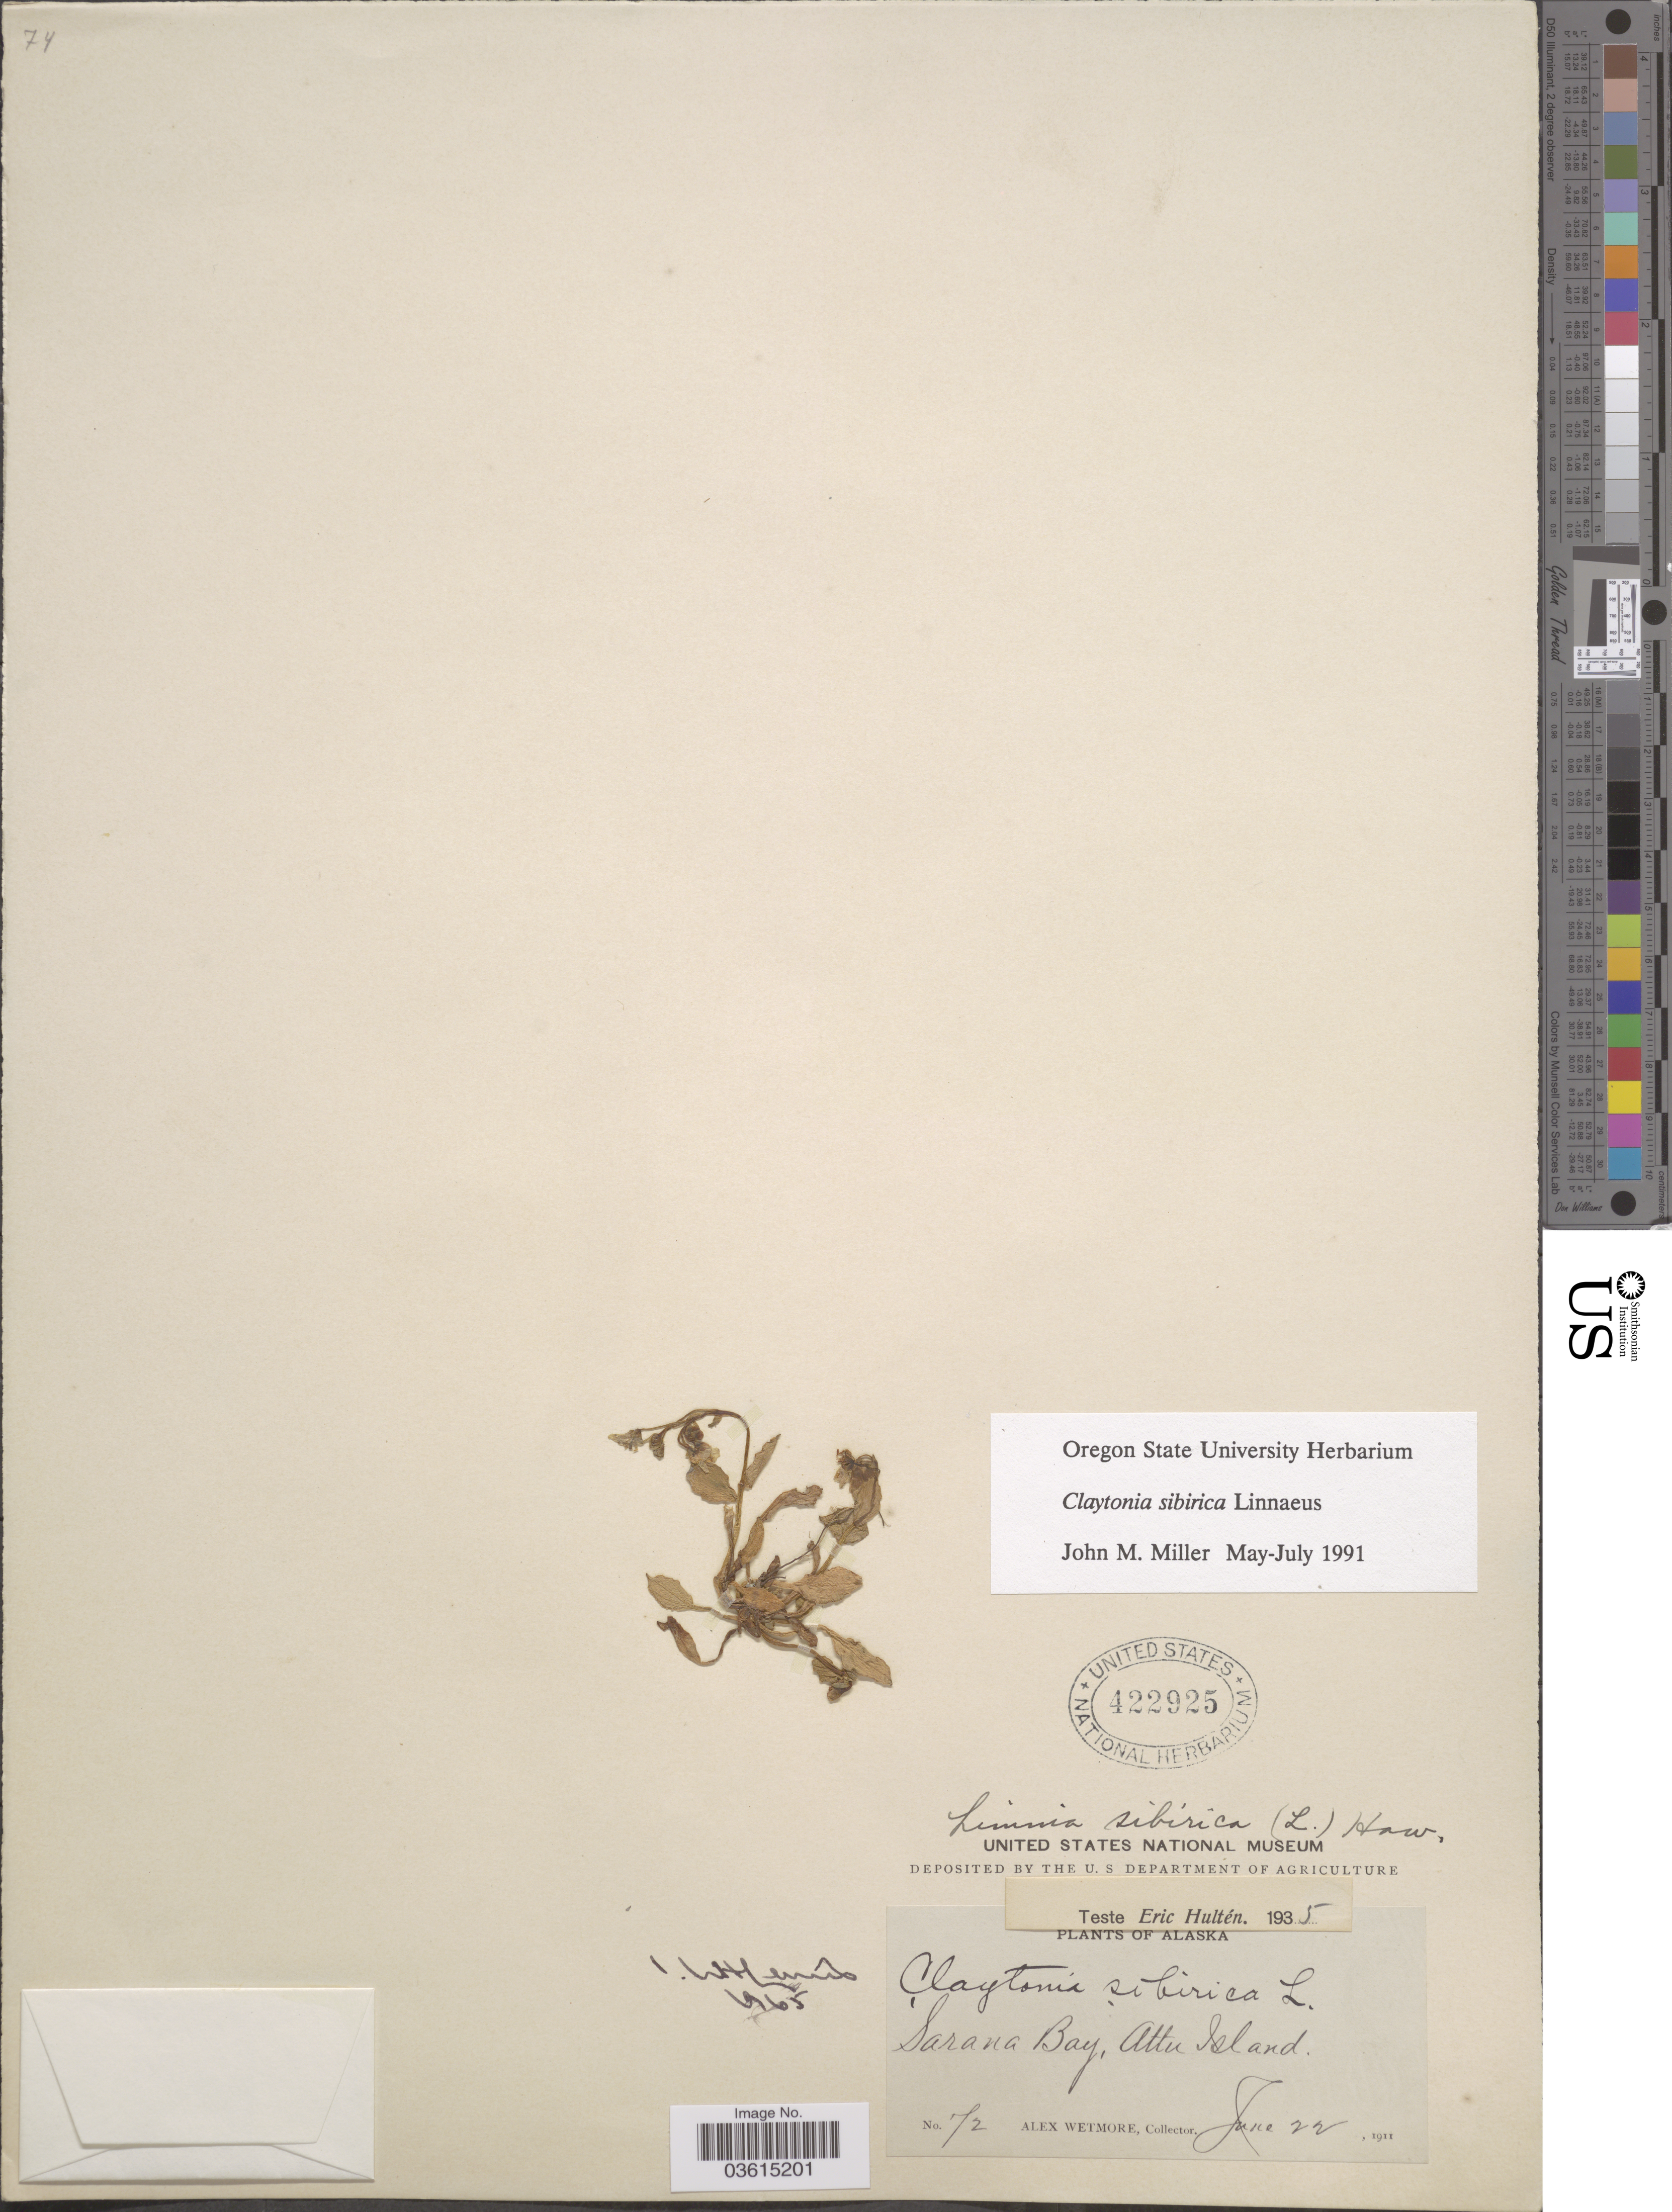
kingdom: Plantae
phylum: Tracheophyta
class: Magnoliopsida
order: Caryophyllales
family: Montiaceae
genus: Claytonia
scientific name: Claytonia sibirica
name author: L.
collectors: A. Wetmore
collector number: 72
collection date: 1911-06-22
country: United States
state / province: Alaska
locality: Sarana Bay, Attu Island.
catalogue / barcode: US 422925